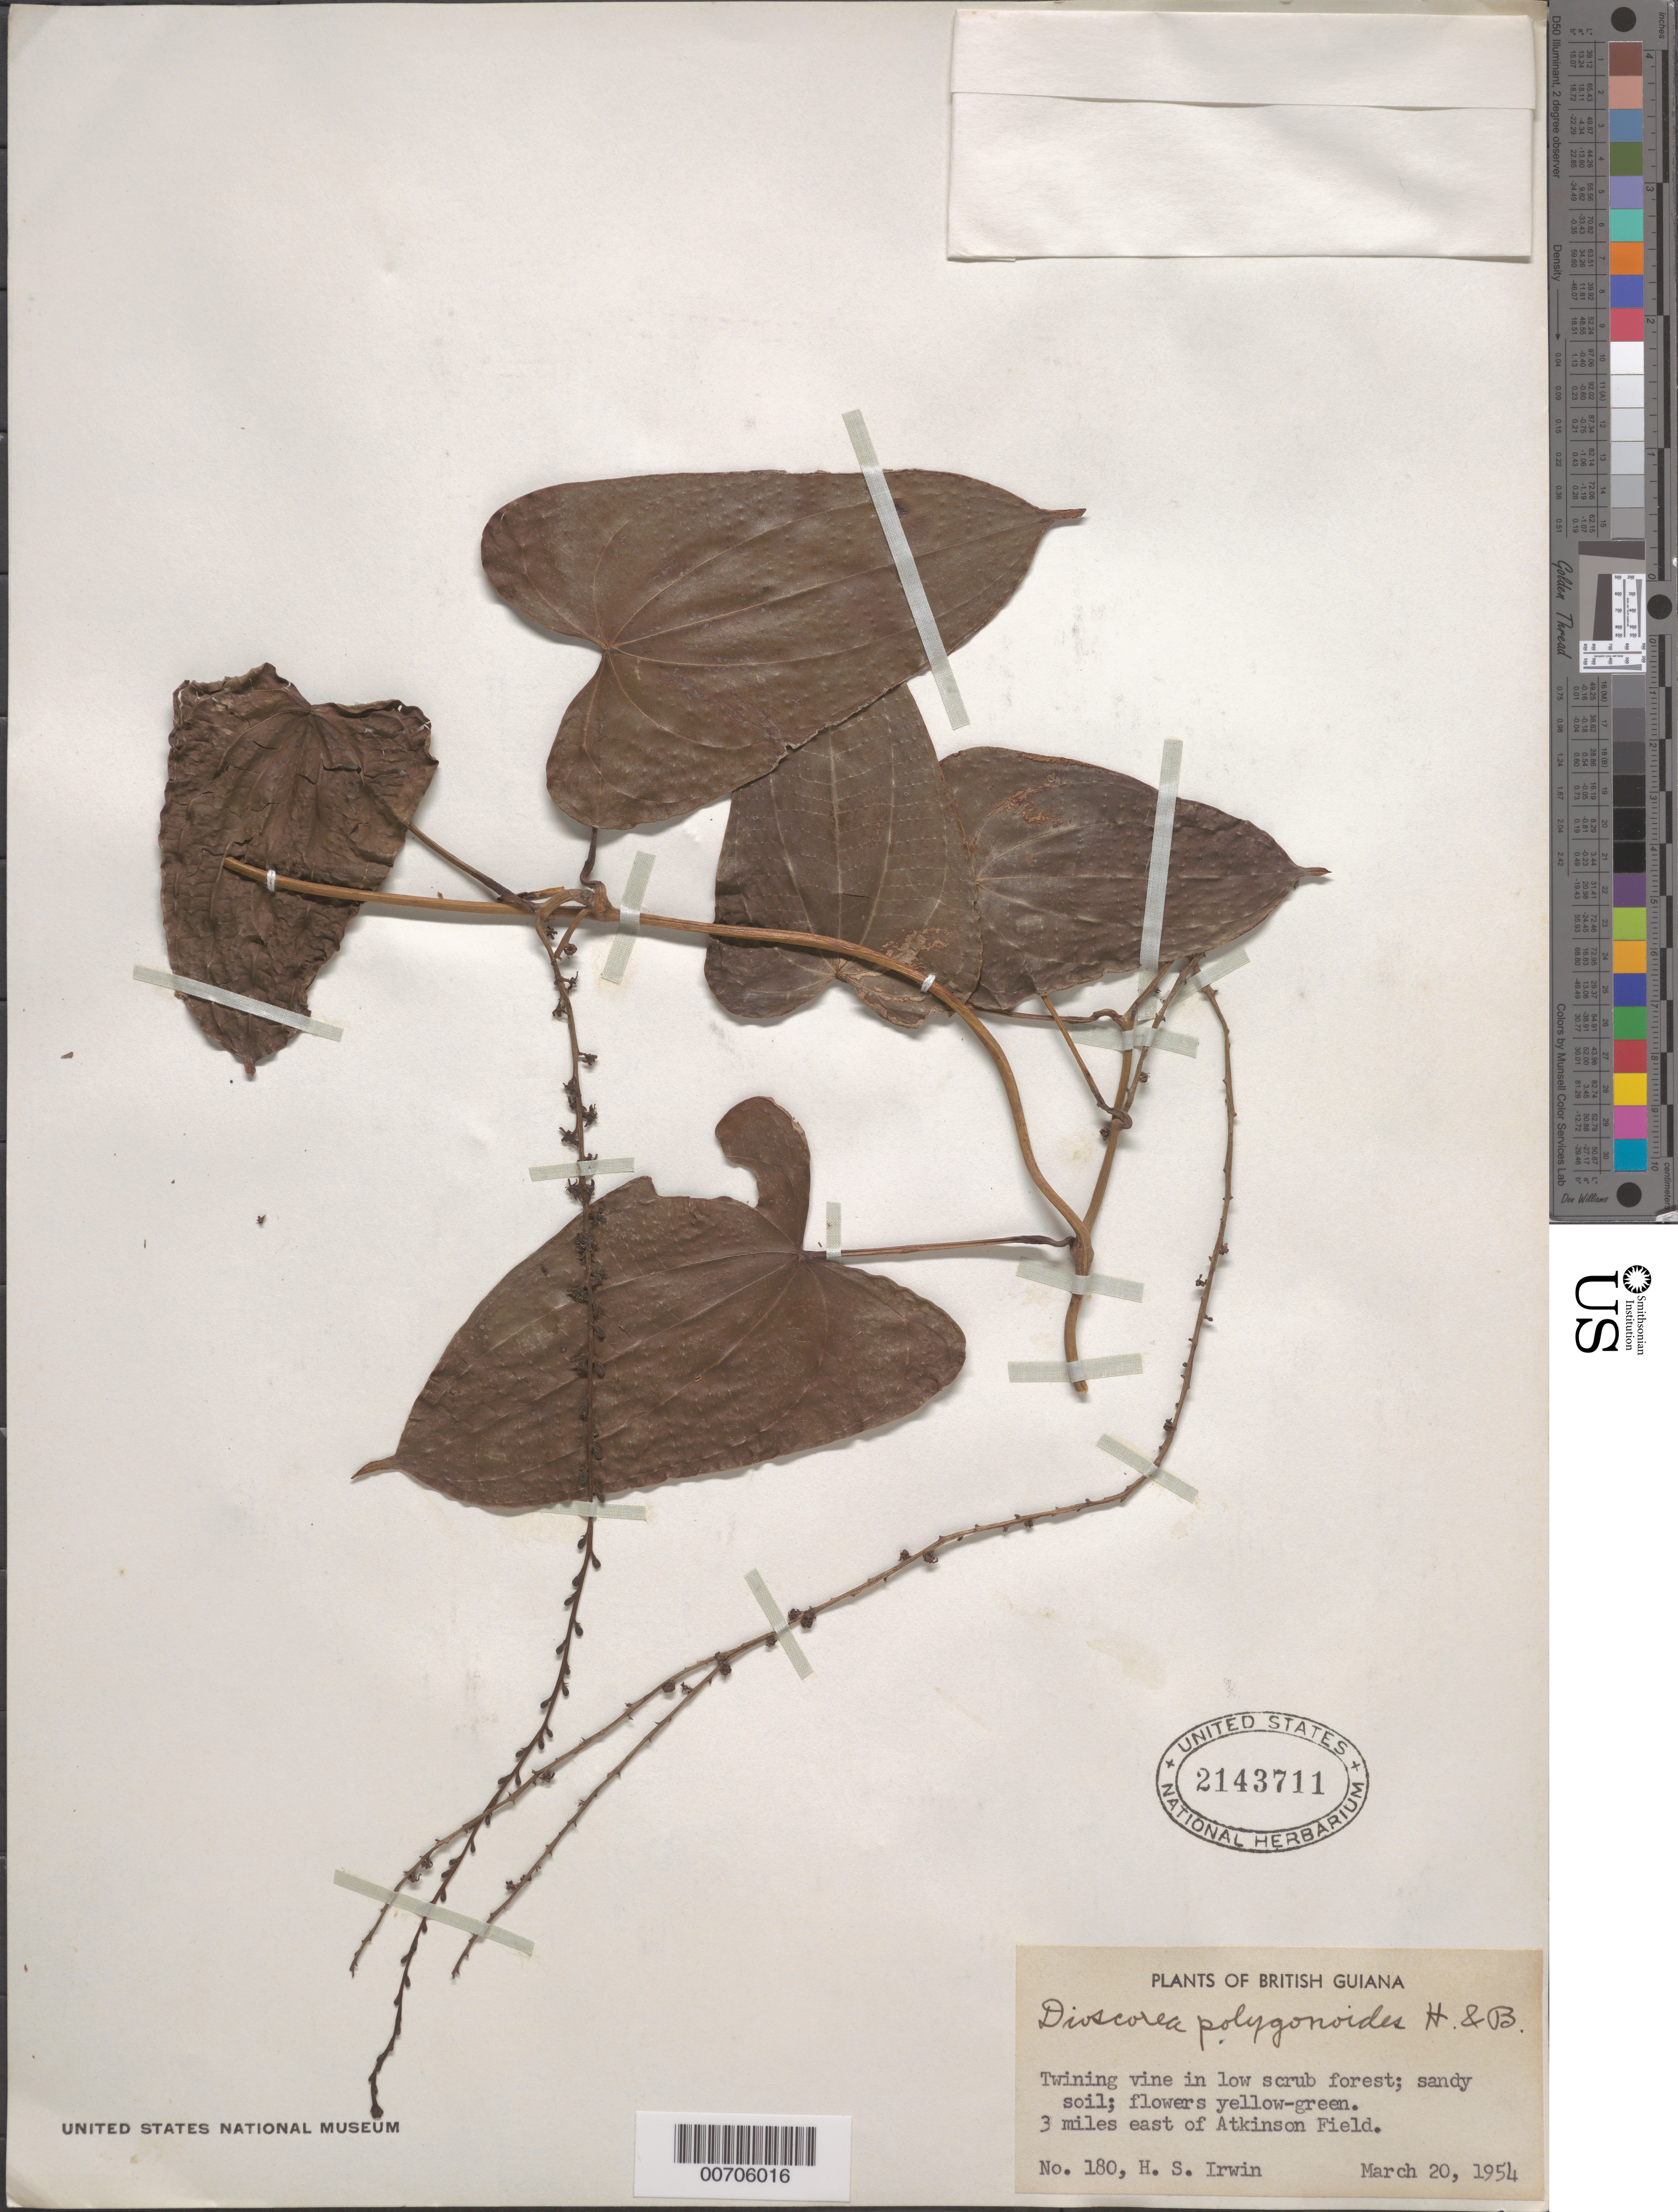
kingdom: Plantae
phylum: Tracheophyta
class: Liliopsida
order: Dioscoreales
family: Dioscoreaceae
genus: Dioscorea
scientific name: Dioscorea polygonoides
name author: Humb. & Bonpl. ex Willd.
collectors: H. Irwin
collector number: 180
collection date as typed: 20-Mar-54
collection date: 1954-03-20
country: Guyana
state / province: Demerara-Mahaica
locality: Atkinson Field, 3 mi. E of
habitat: Low scrub forest; sandy soil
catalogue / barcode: US 2143711